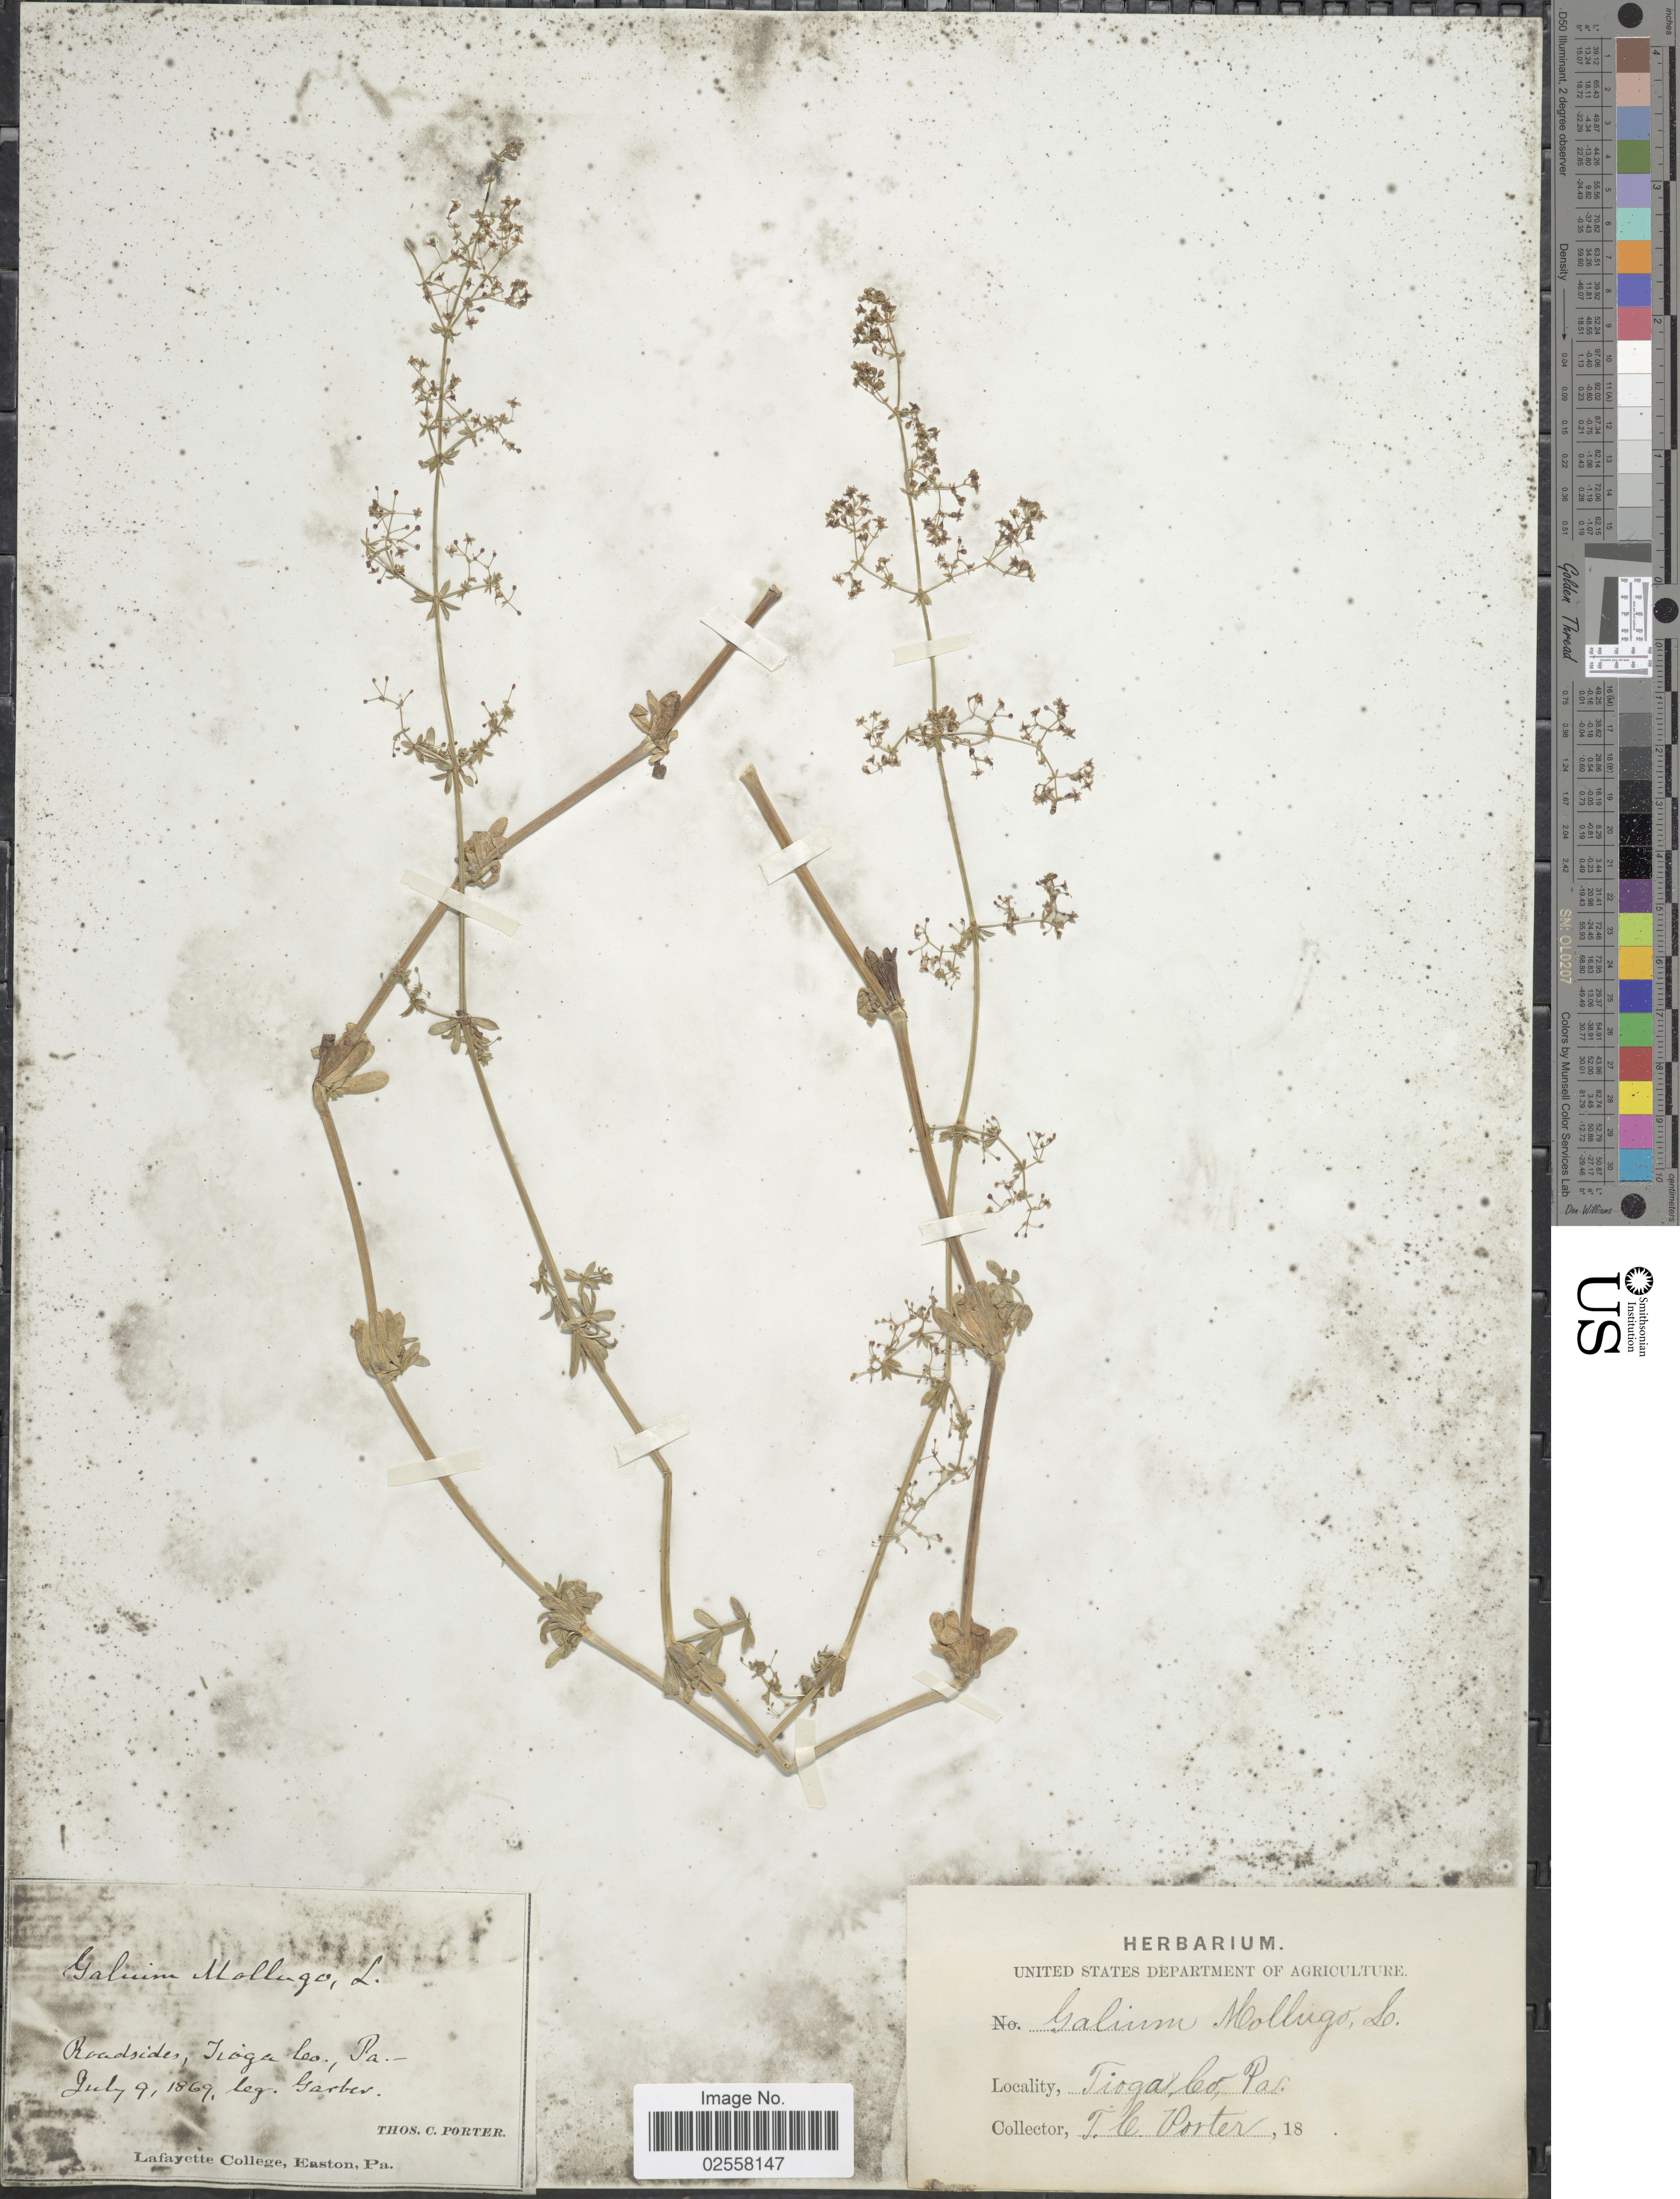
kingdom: Plantae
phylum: Tracheophyta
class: Magnoliopsida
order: Gentianales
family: Rubiaceae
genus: Galium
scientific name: Galium mollugo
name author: L.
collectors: T. Porter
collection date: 1869-07-09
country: United States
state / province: Pennsylvania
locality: Roadside, Tioga Co.